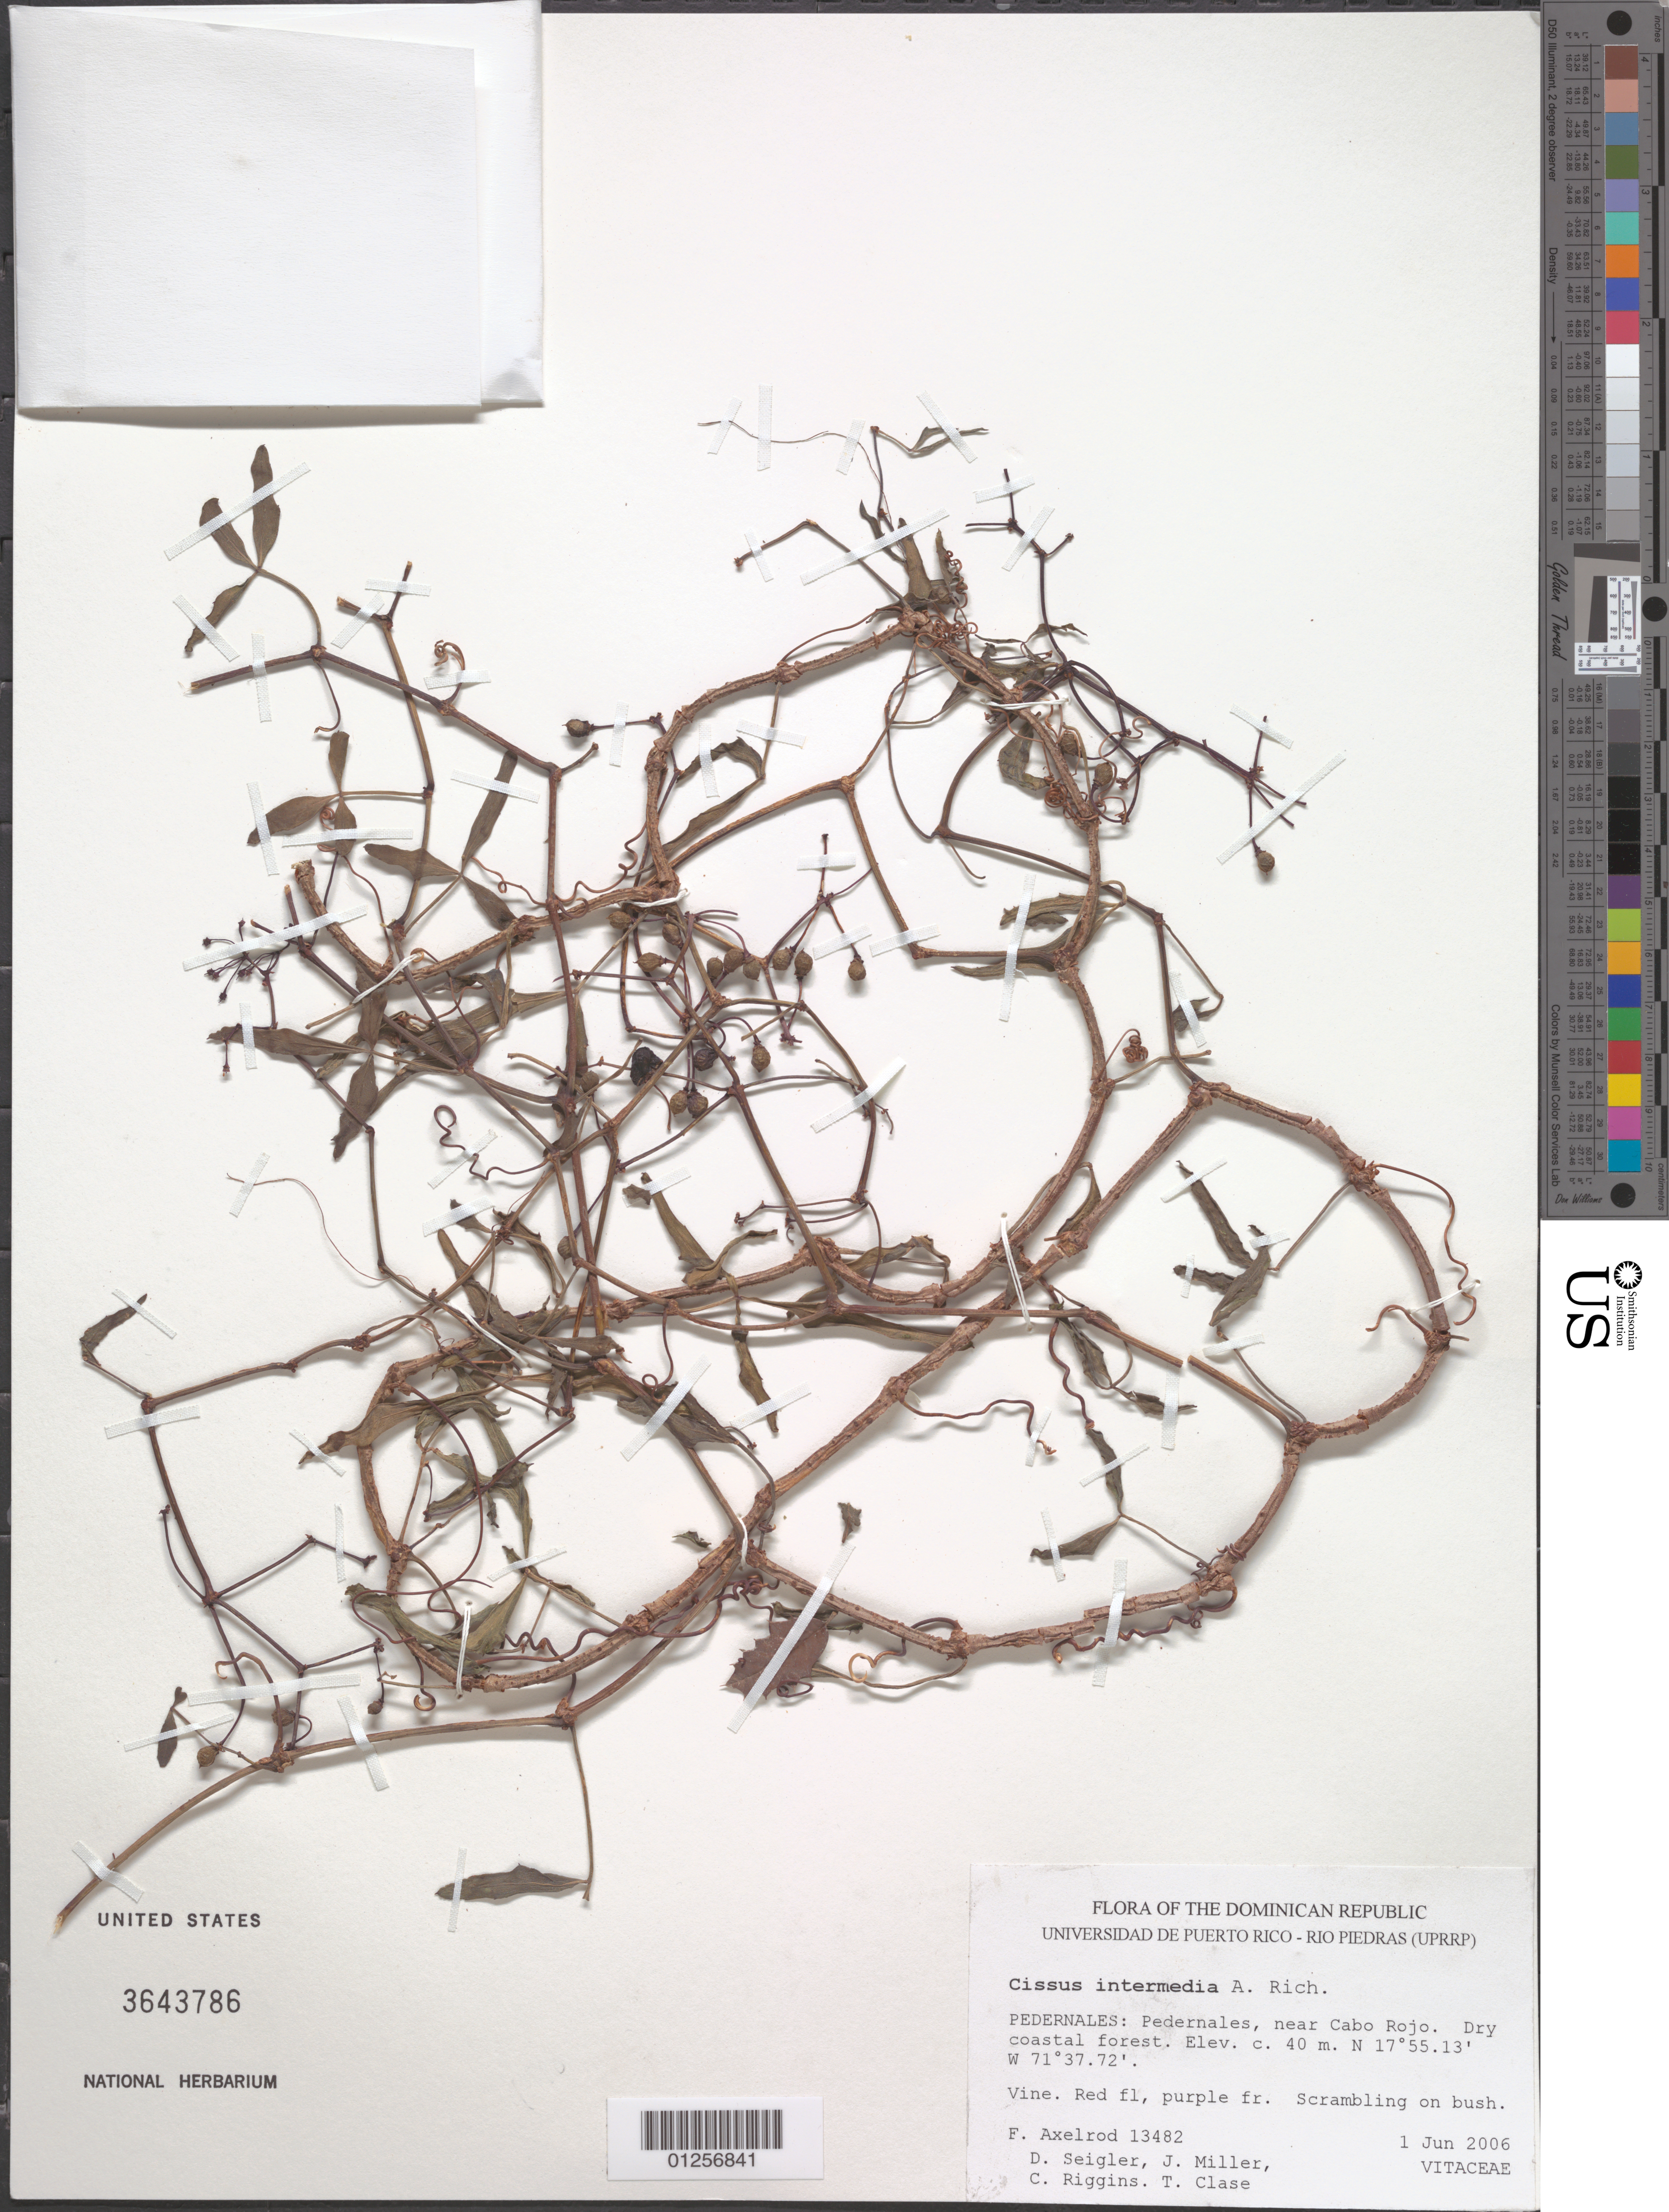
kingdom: Plantae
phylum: Tracheophyta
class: Magnoliopsida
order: Vitales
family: Vitaceae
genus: Cissus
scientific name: Cissus intermedia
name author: A. Rich.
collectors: F. S. Axelrod, D. Seigler, J. S. Miller, C. Riggins & T. Clase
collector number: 13482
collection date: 2006-06-01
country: Dominican Republic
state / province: Pedernales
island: Hispaniola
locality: Cabo Rojo, near.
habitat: Dry coastal forest. Scrambling on bush.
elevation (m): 40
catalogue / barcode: US 3643786